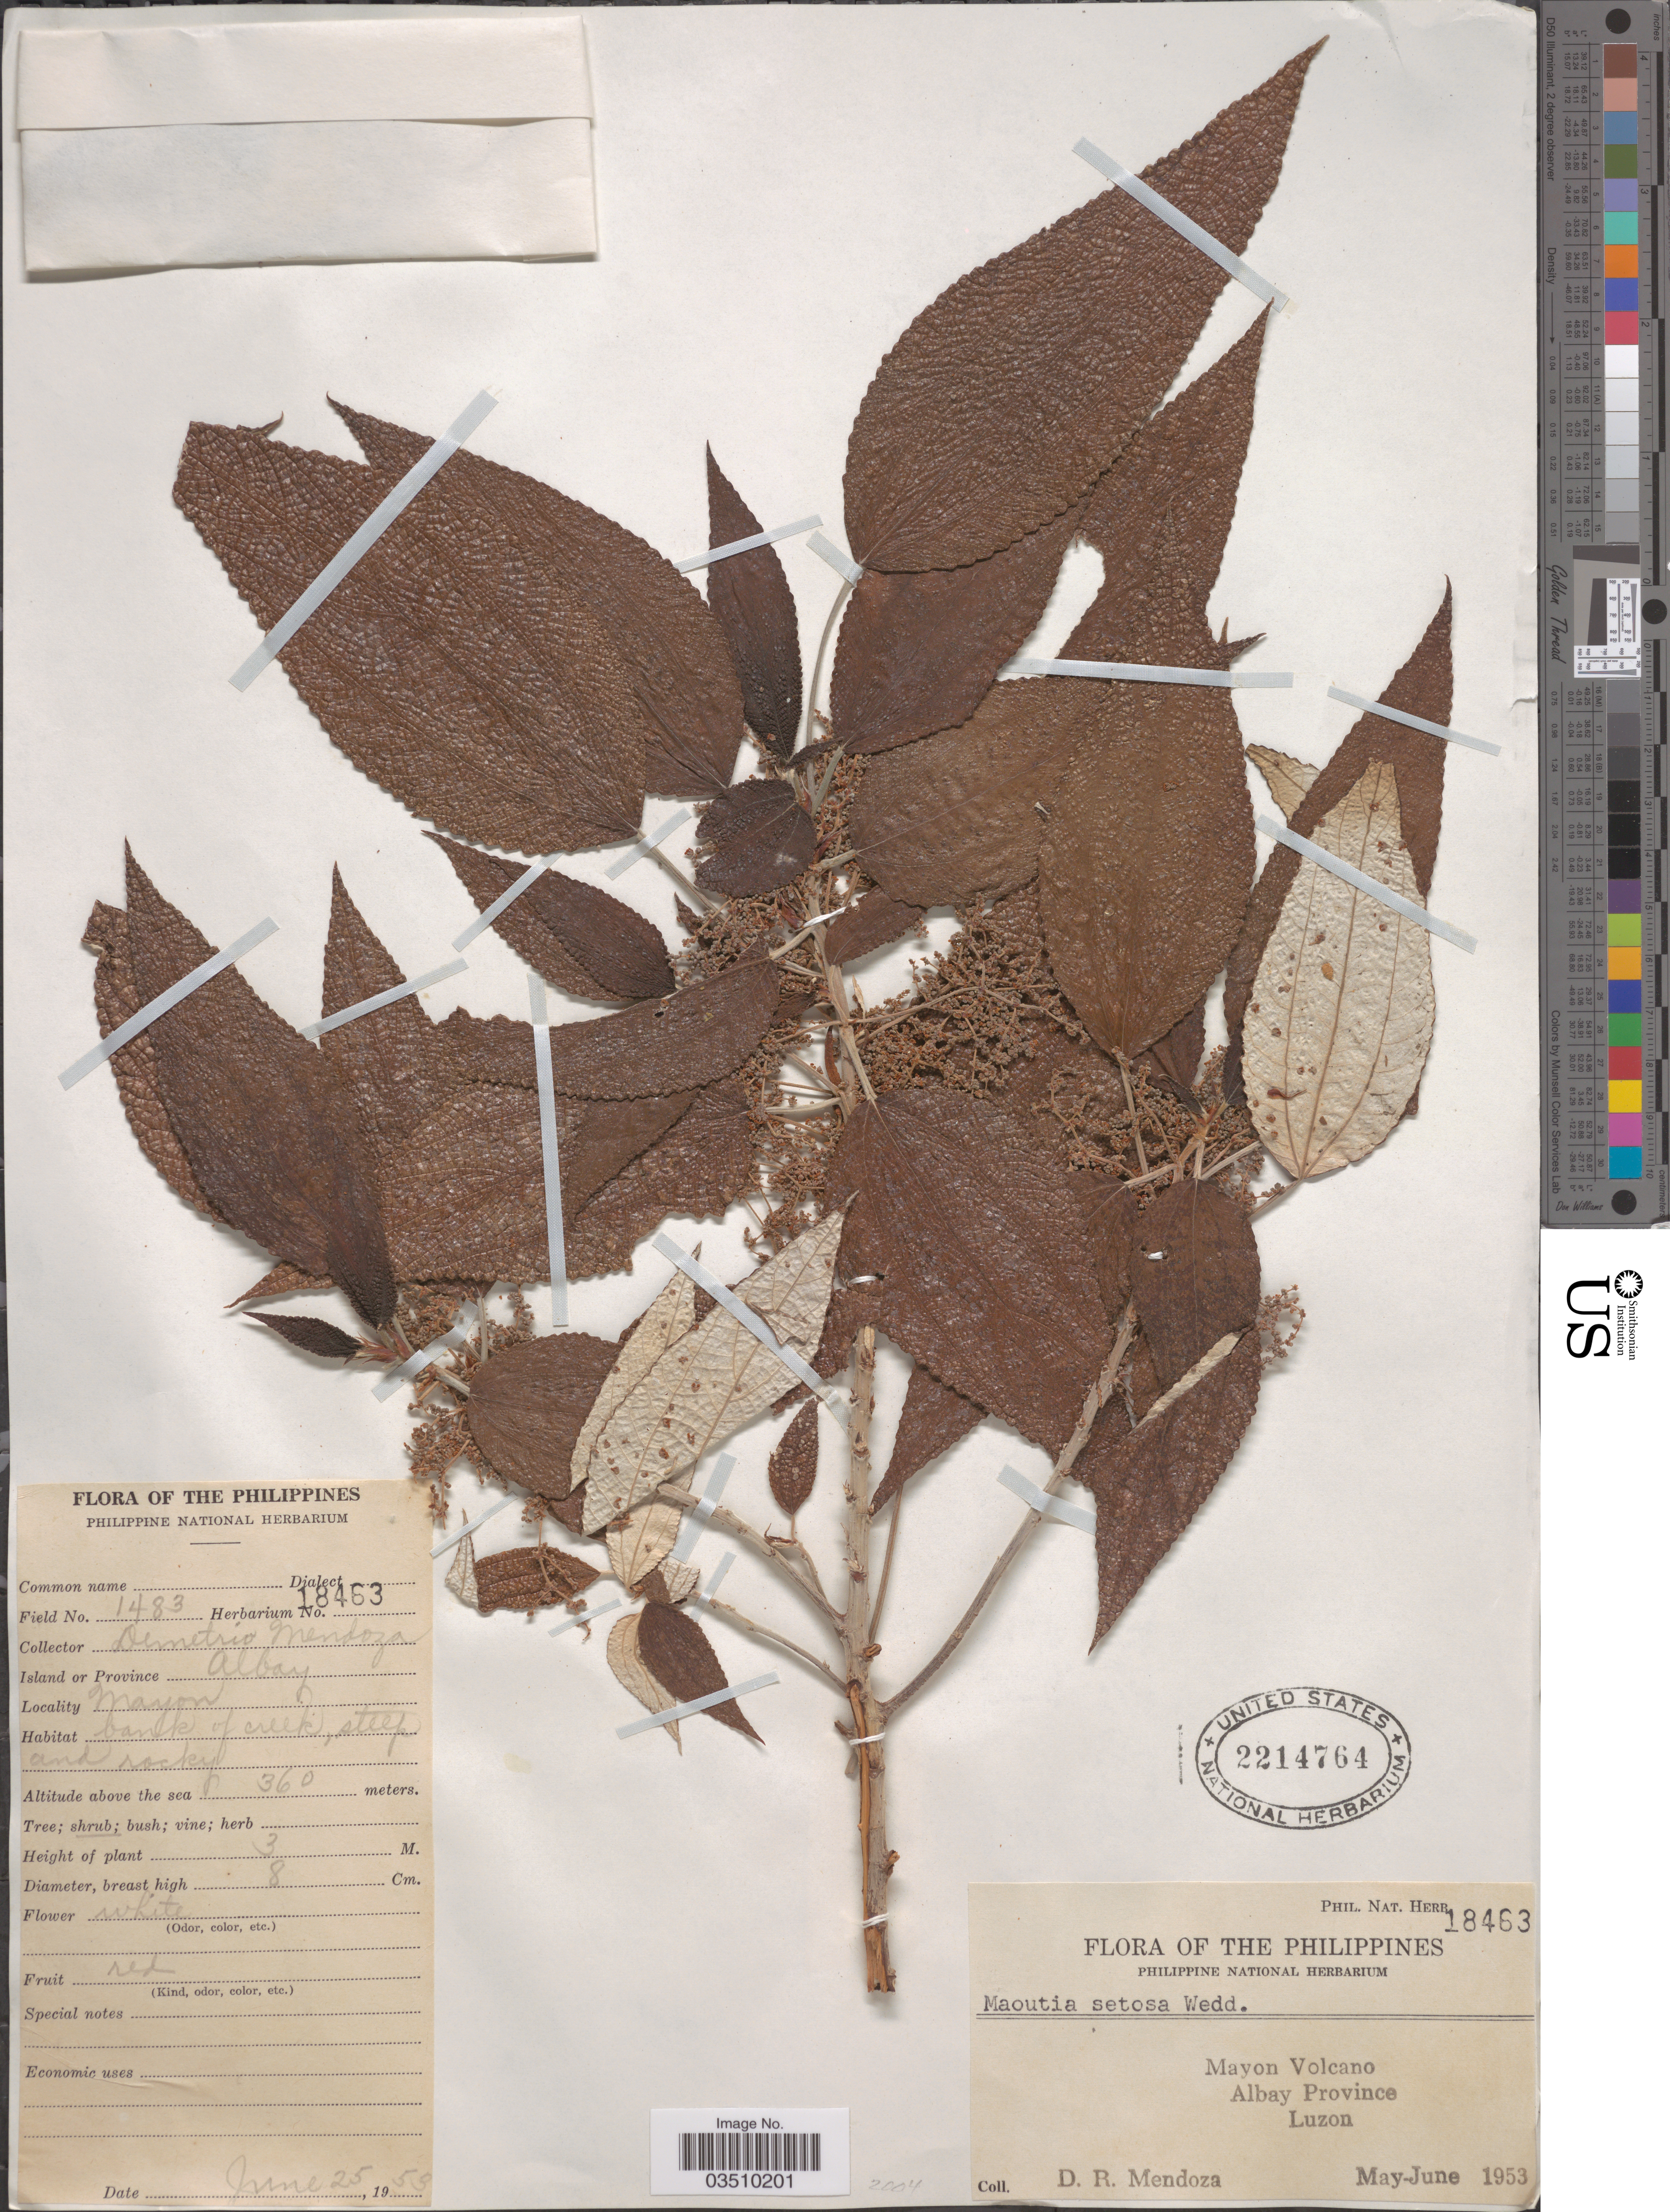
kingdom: Plantae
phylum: Tracheophyta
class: Magnoliopsida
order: Rosales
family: Urticaceae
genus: Maoutia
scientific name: Maoutia setosa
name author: Wedd.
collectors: D. Mendoza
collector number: Phil. Nat. Herb. 18463/1483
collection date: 1953-06-25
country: Philippines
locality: Mayon Volcano. Albay Province. Luzon. Mayon.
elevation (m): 360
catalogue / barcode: US 2214764